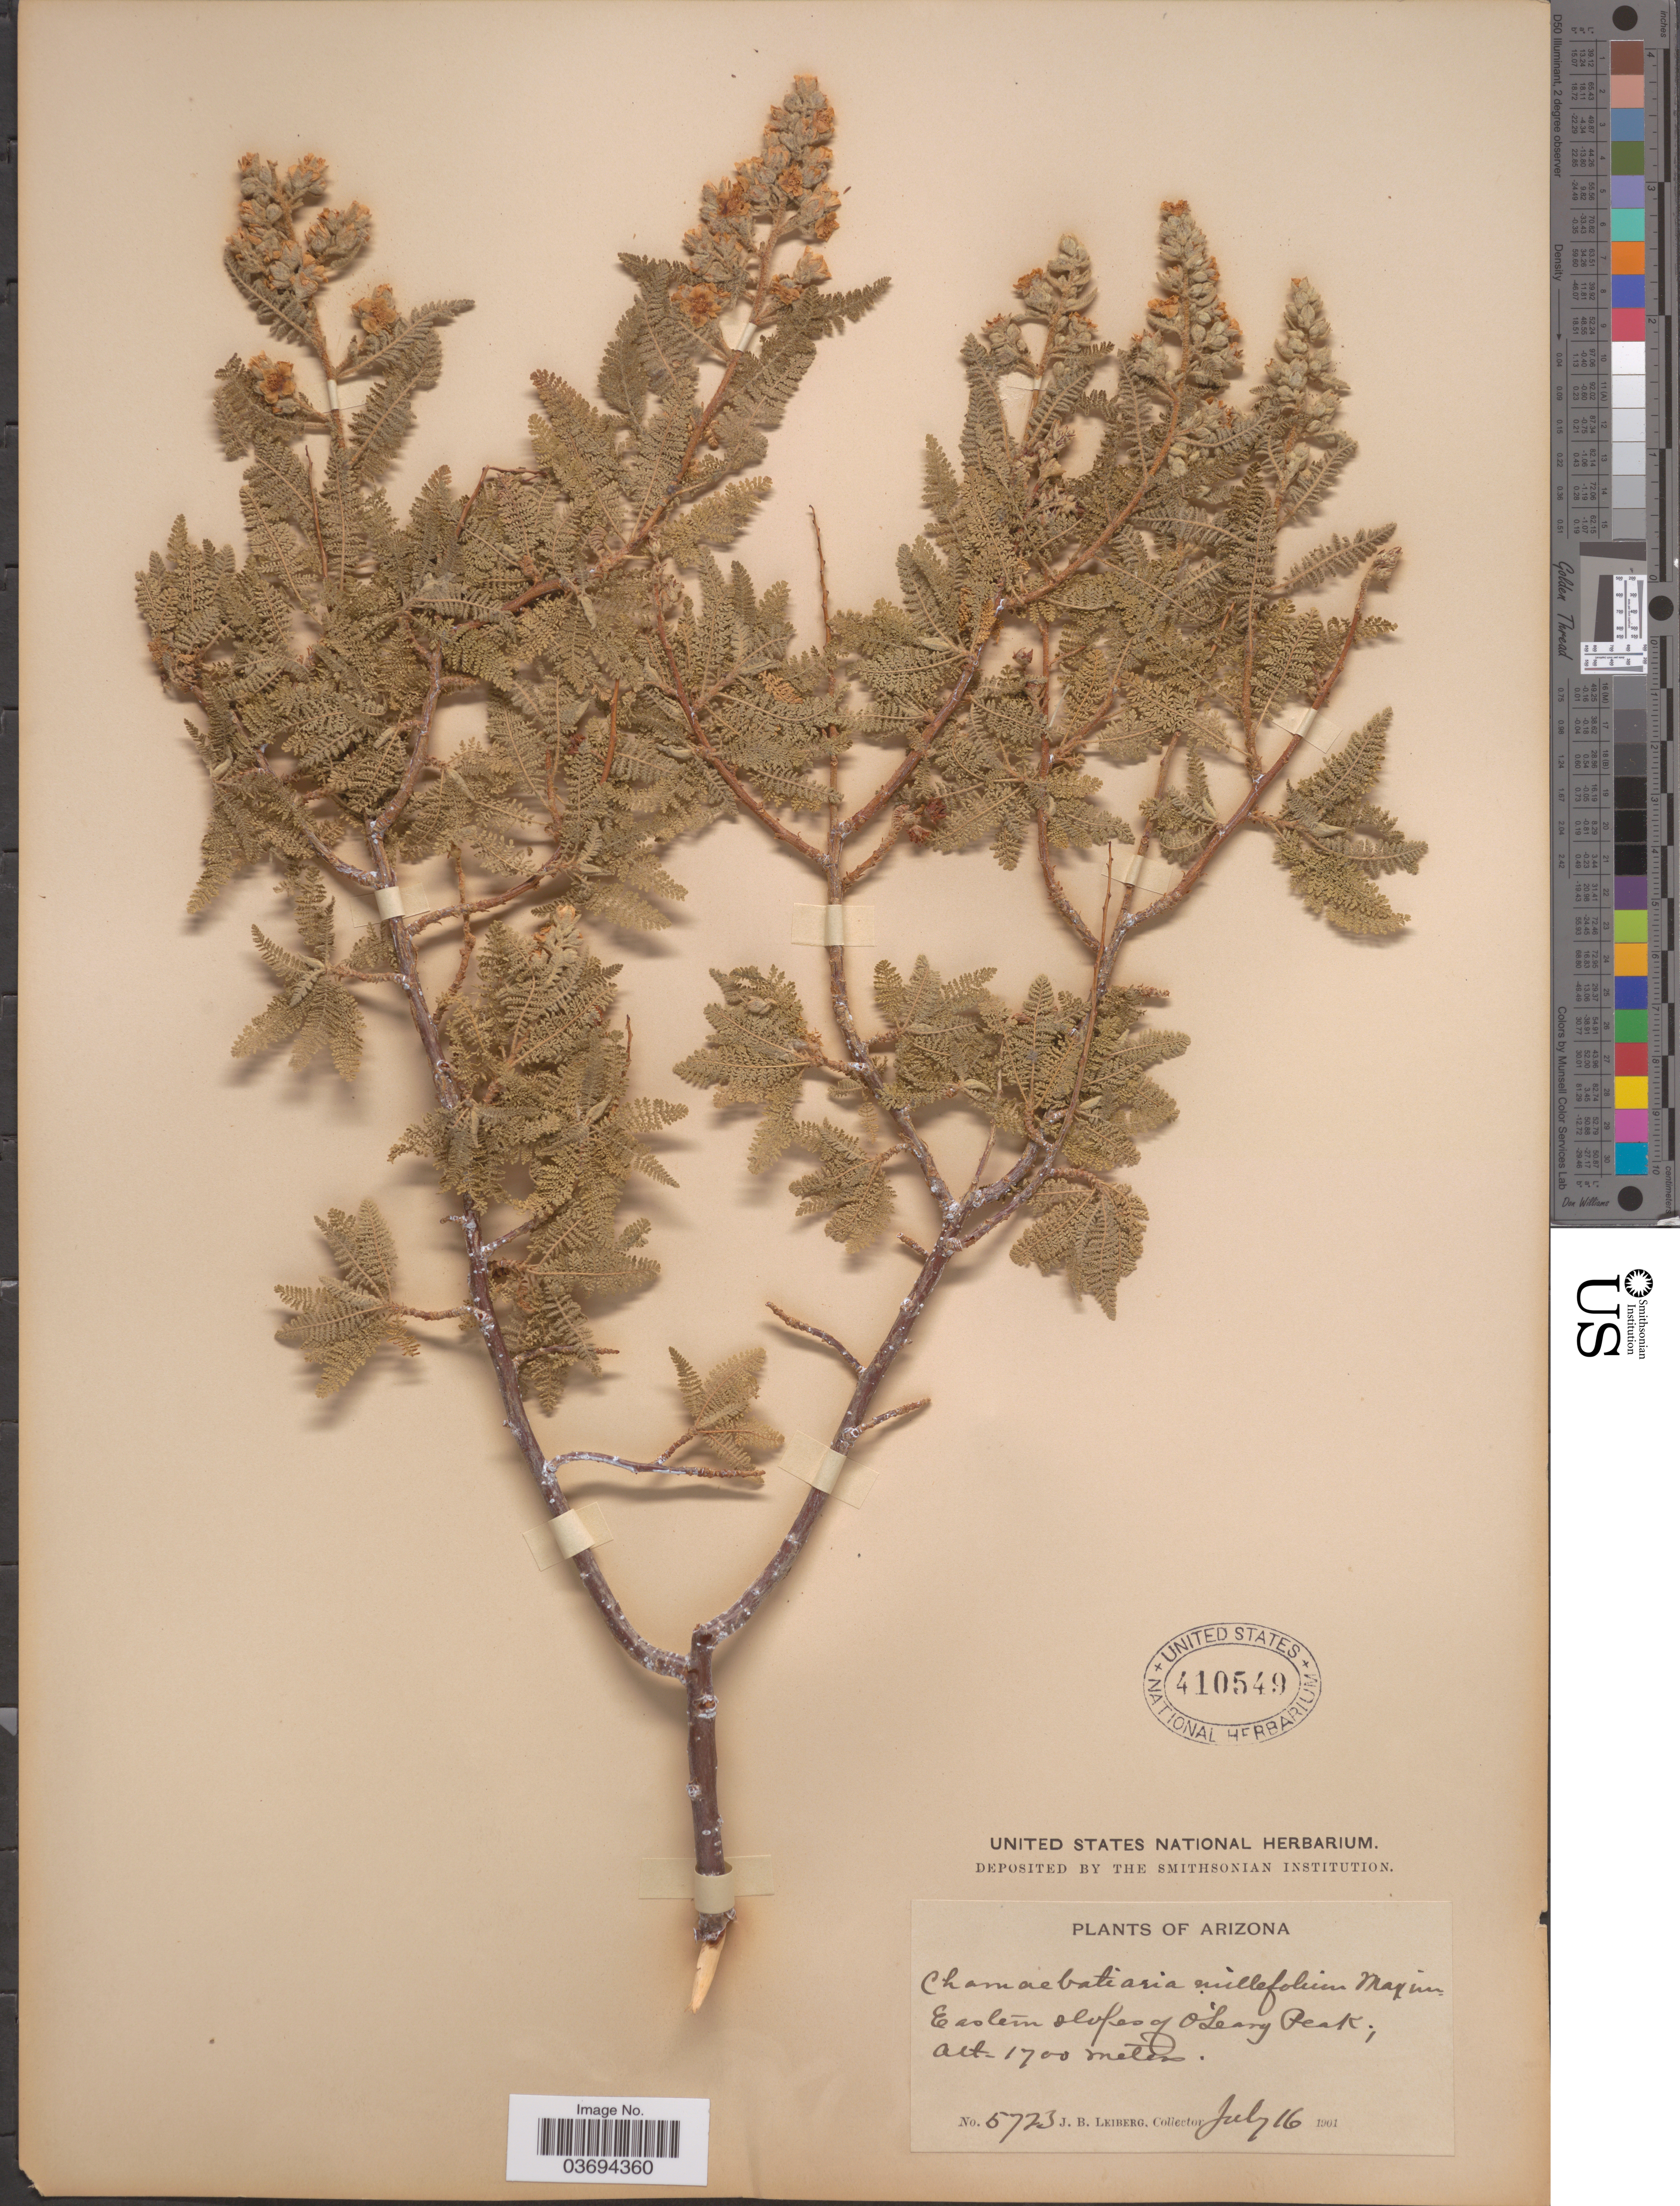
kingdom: Plantae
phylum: Tracheophyta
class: Magnoliopsida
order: Rosales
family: Rosaceae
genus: Chamaebatiaria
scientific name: Chamaebatiaria millefolium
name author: (Torr.) Maxim.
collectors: J. B. Leiberg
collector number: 5723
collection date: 1901-07-16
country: United States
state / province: Arizona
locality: Eastern slopes of O'Leary Peak.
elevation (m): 1700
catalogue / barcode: US 410549